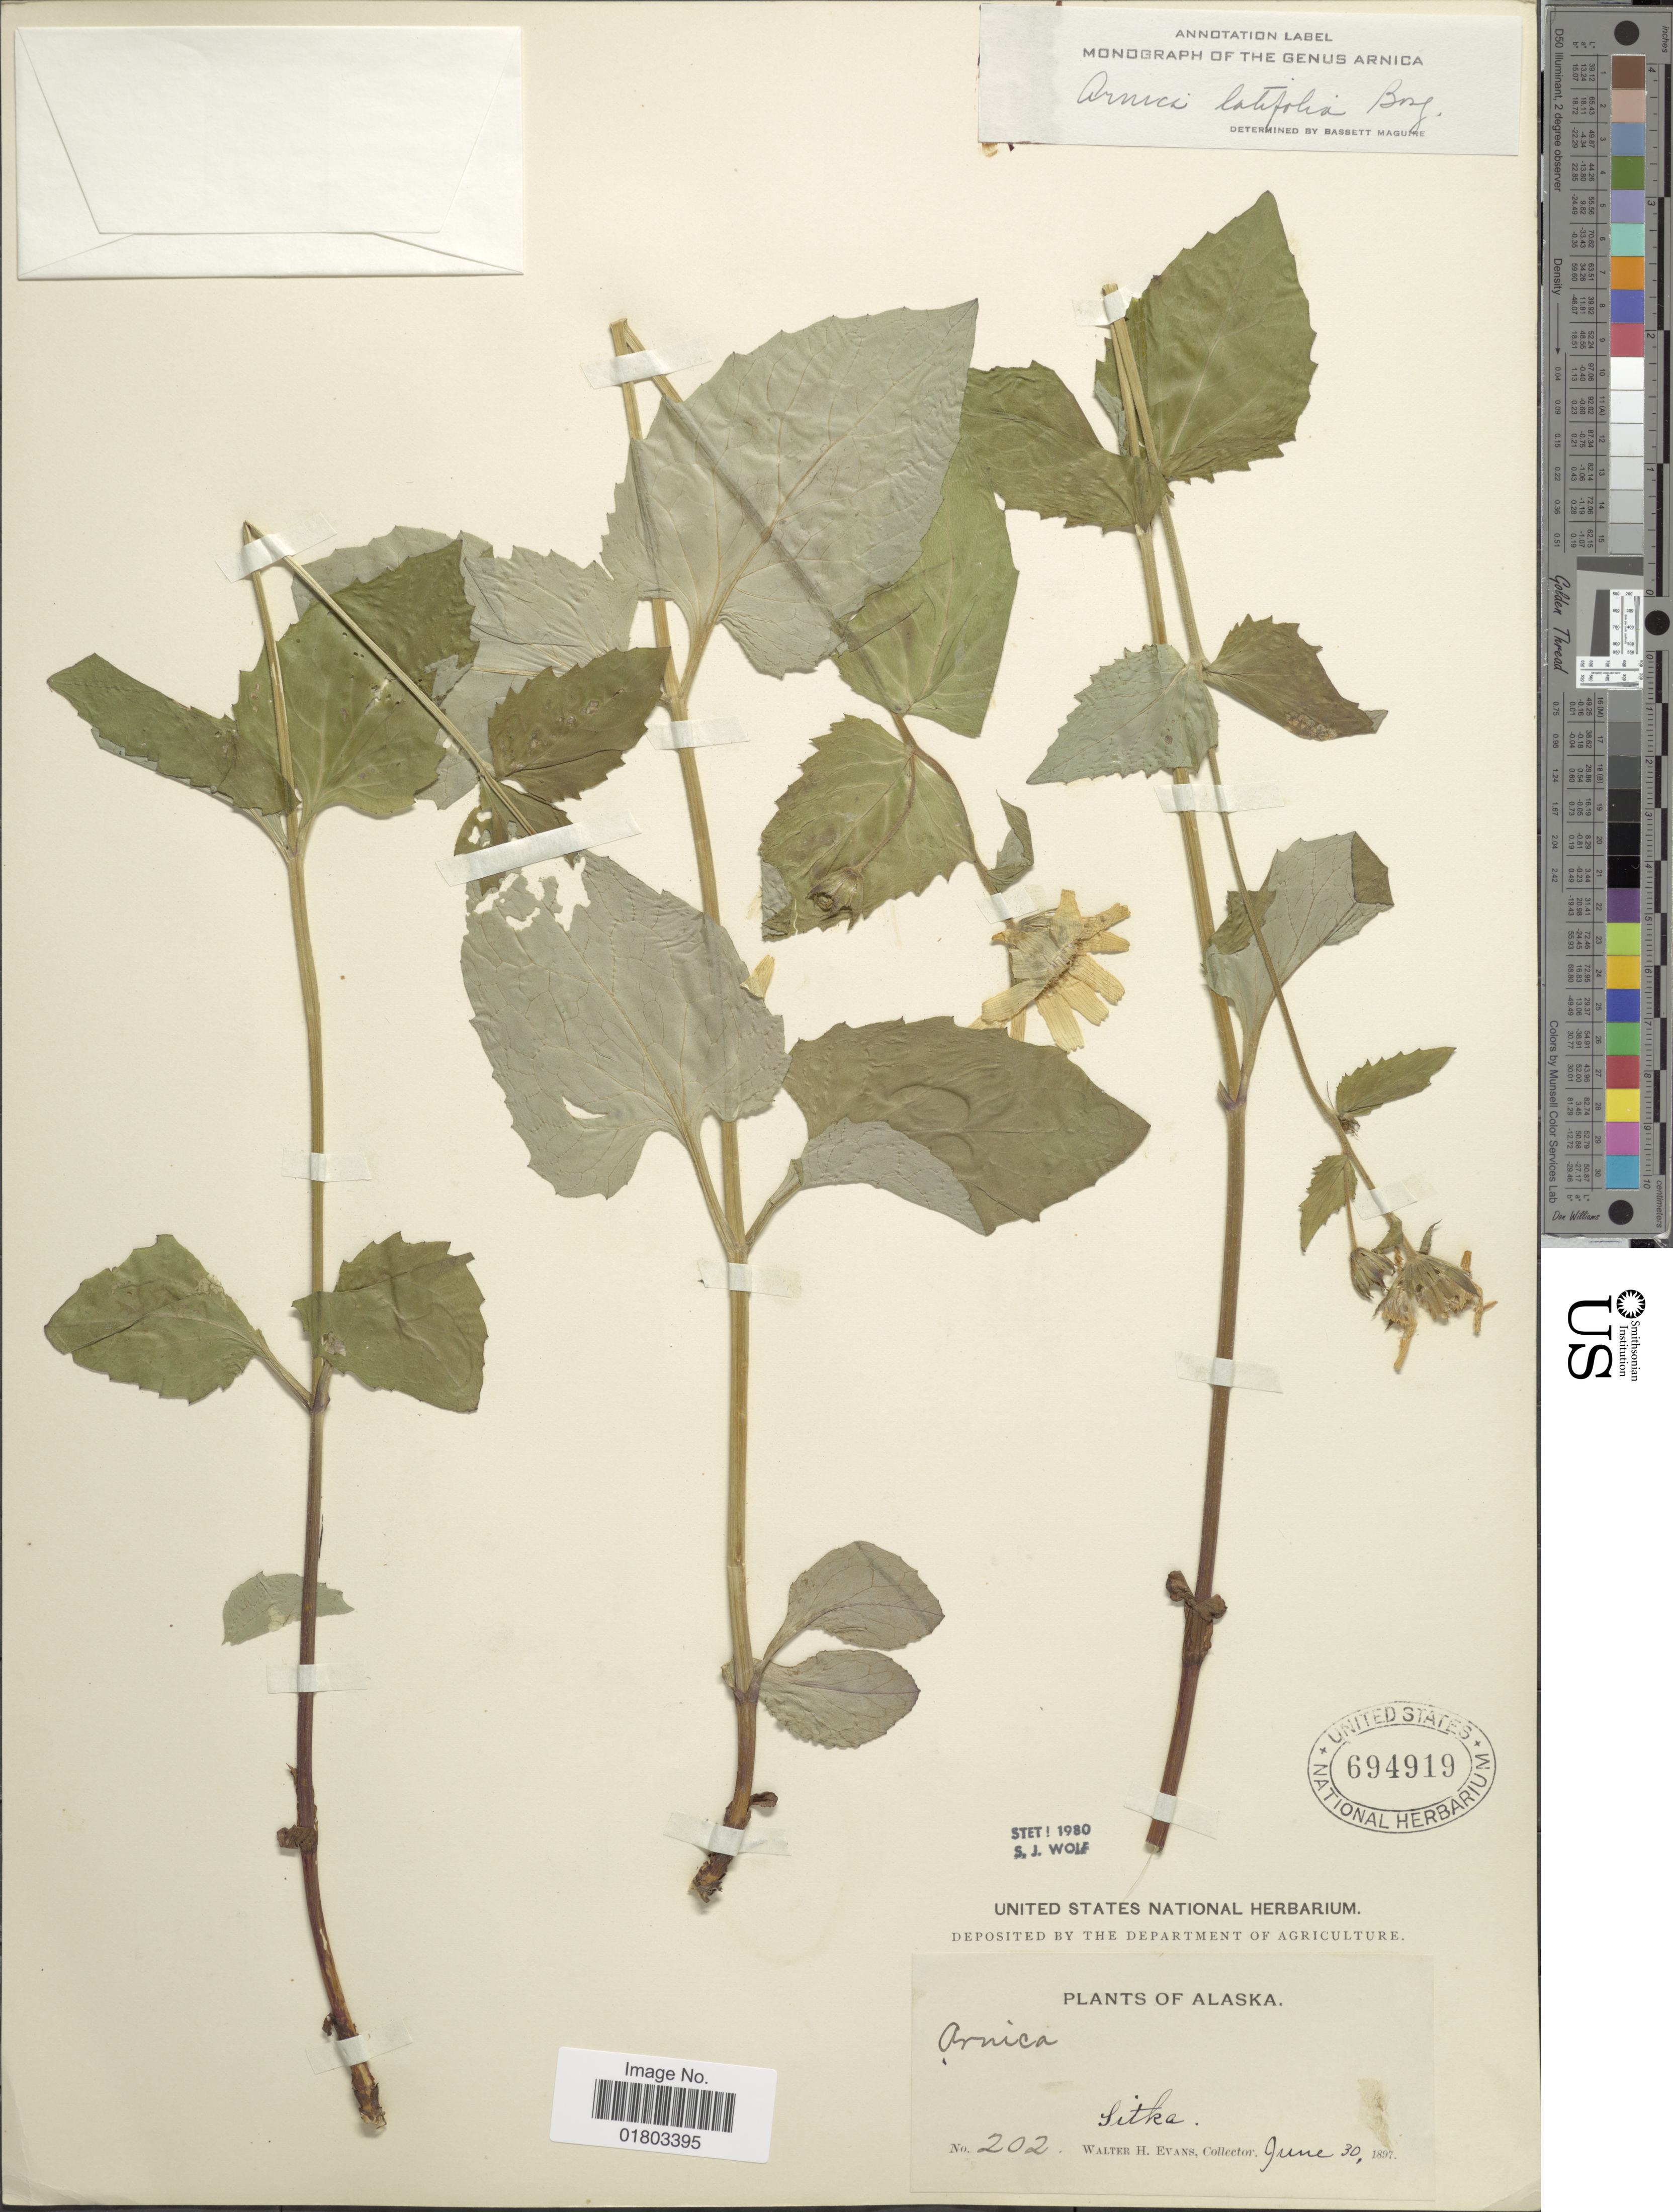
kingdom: Plantae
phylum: Tracheophyta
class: Magnoliopsida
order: Asterales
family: Asteraceae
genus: Arnica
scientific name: Arnica latifolia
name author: Bong.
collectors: W. H. Evans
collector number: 202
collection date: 1897-06-30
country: United States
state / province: Alaska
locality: Sitka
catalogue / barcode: US 694919